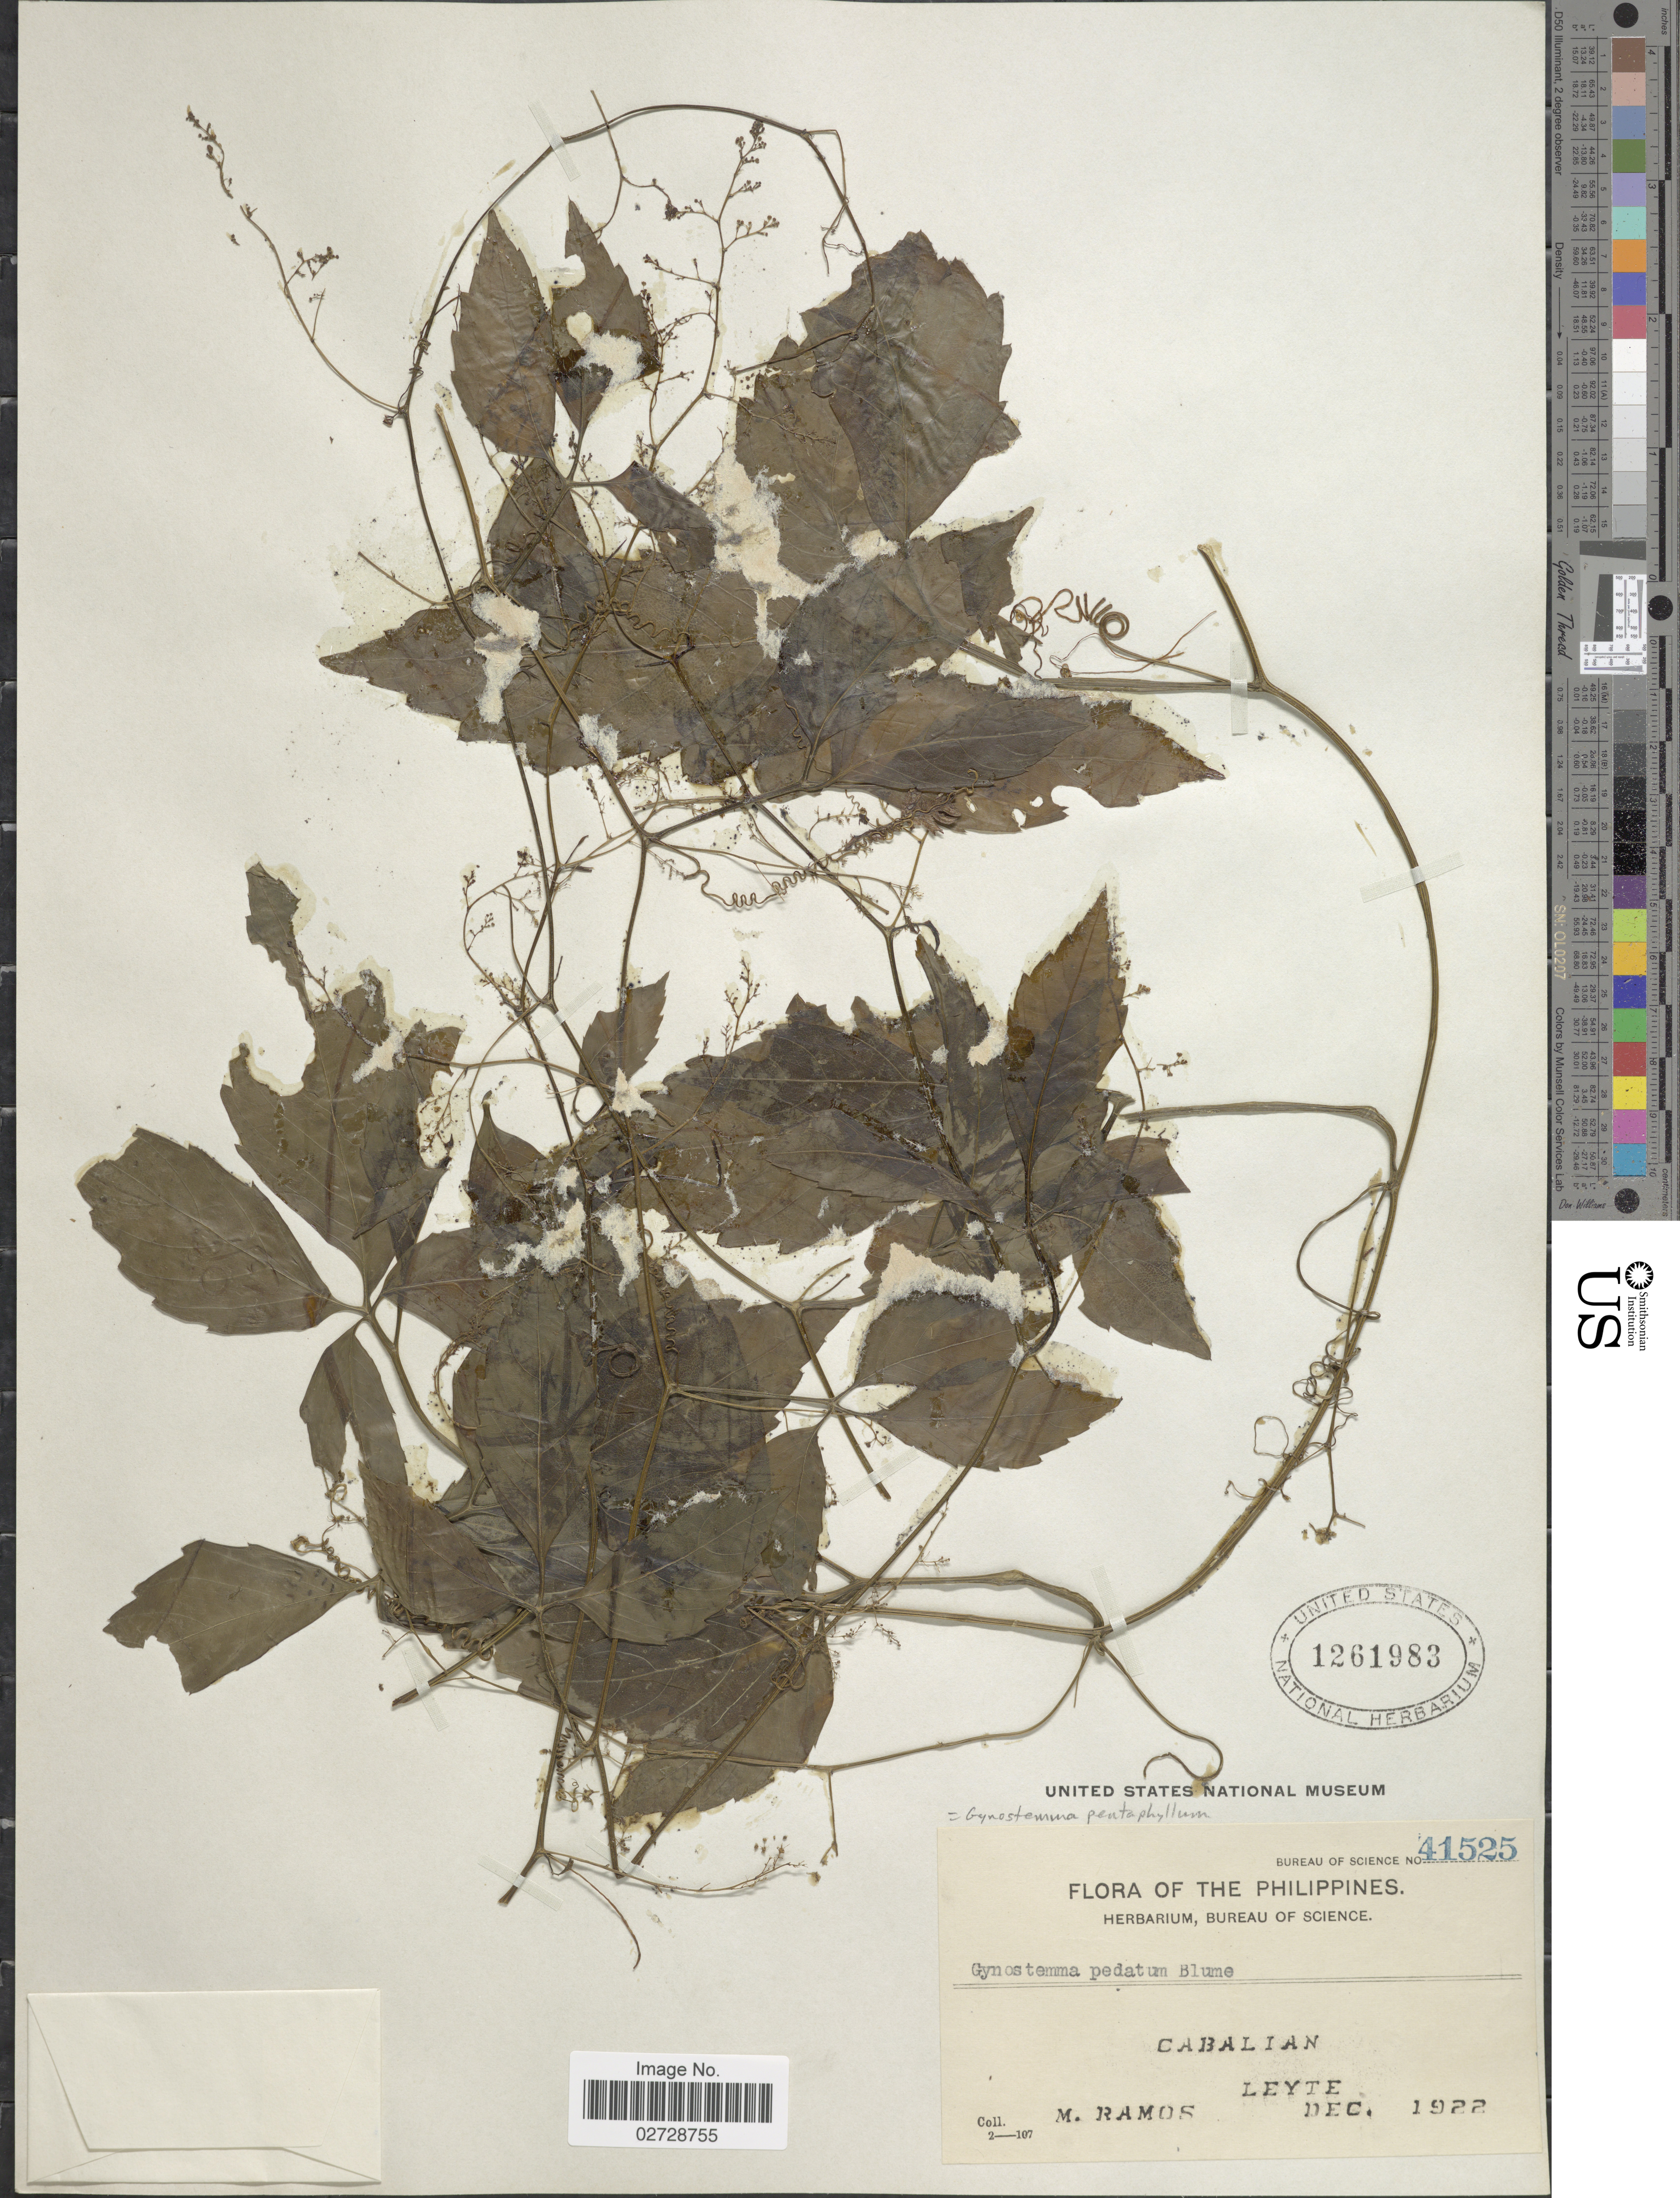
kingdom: Plantae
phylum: Tracheophyta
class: Magnoliopsida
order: Cucurbitales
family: Cucurbitaceae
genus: Gynostemma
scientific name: Gynostemma pentaphyllum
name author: (Thunb.) Makino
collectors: M. Ramos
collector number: Bureau of Science41525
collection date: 1922-12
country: Philippines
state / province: Eastern Visayas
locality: Cabalian. Leyte.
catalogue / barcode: US 1261983